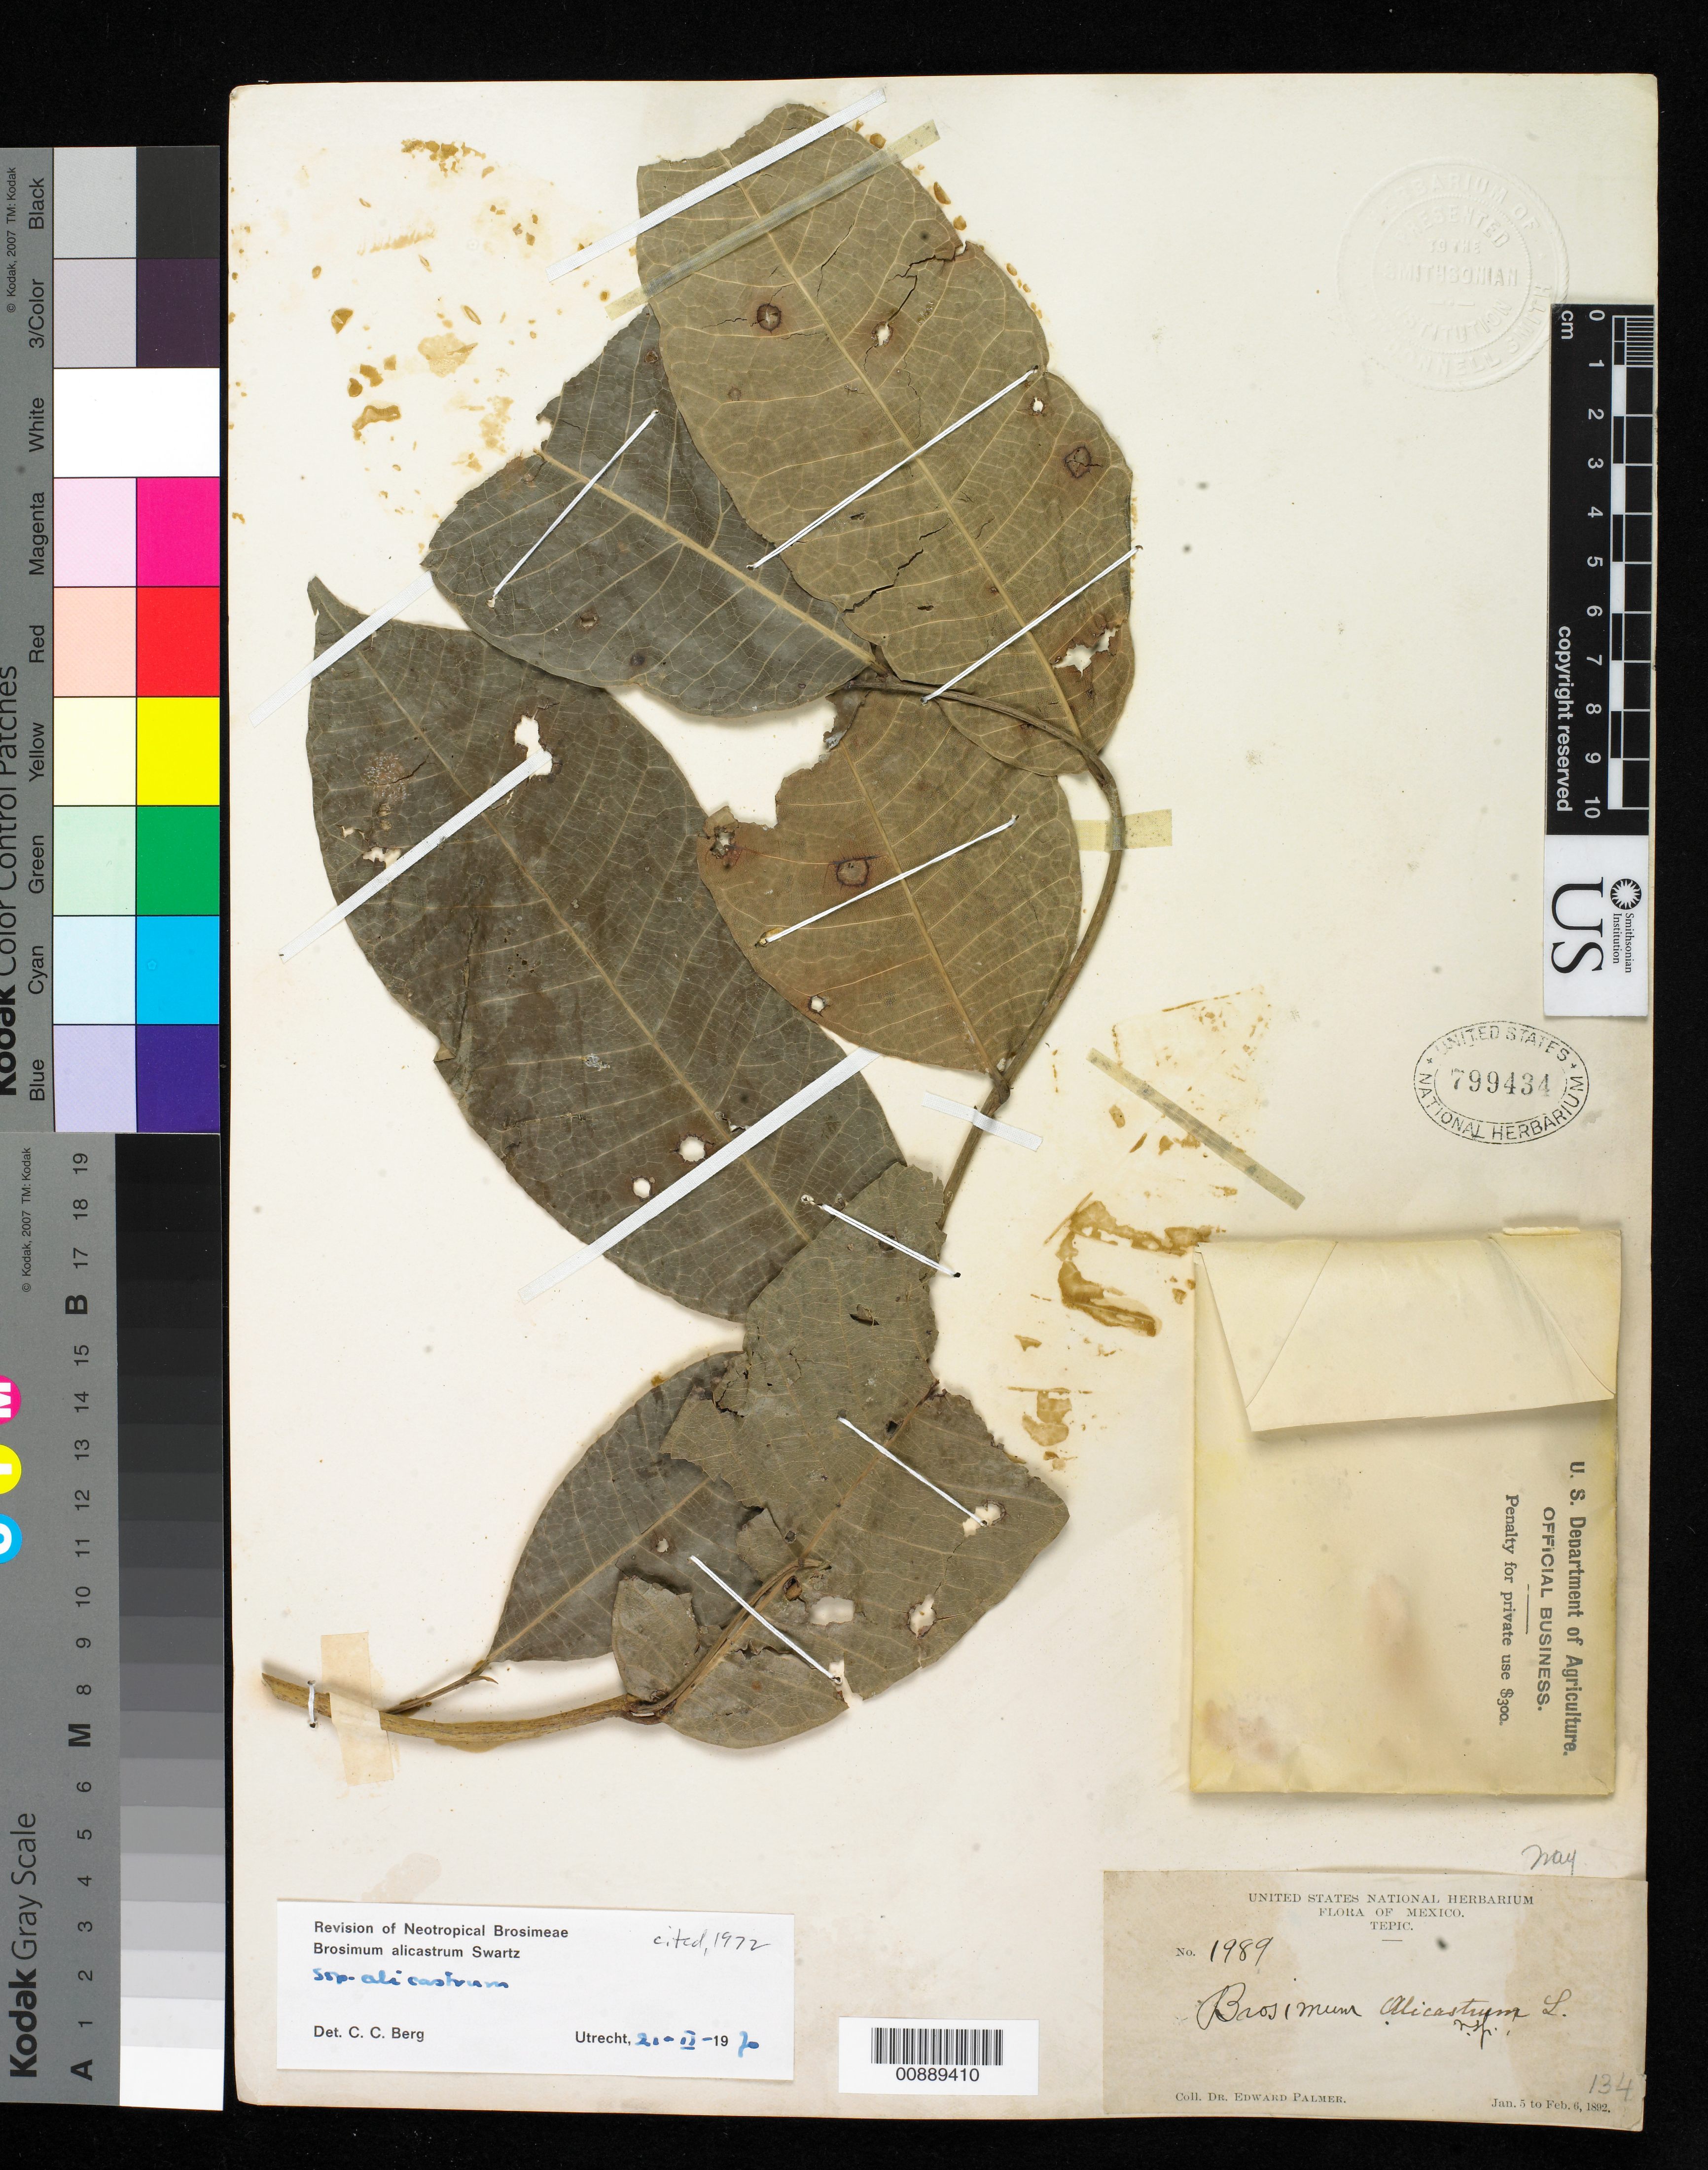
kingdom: Plantae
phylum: Tracheophyta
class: Magnoliopsida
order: Rosales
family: Moraceae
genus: Brosimum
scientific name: Brosimum alicastrum subsp. alicastrum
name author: Sw.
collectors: E. Palmer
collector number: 1989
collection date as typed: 05 Jan 1892 to 06 Feb 1892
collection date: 1892-01-05/1892-02-06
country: Mexico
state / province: Nayarit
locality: Tepic, Nayarit.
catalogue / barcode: US 799434